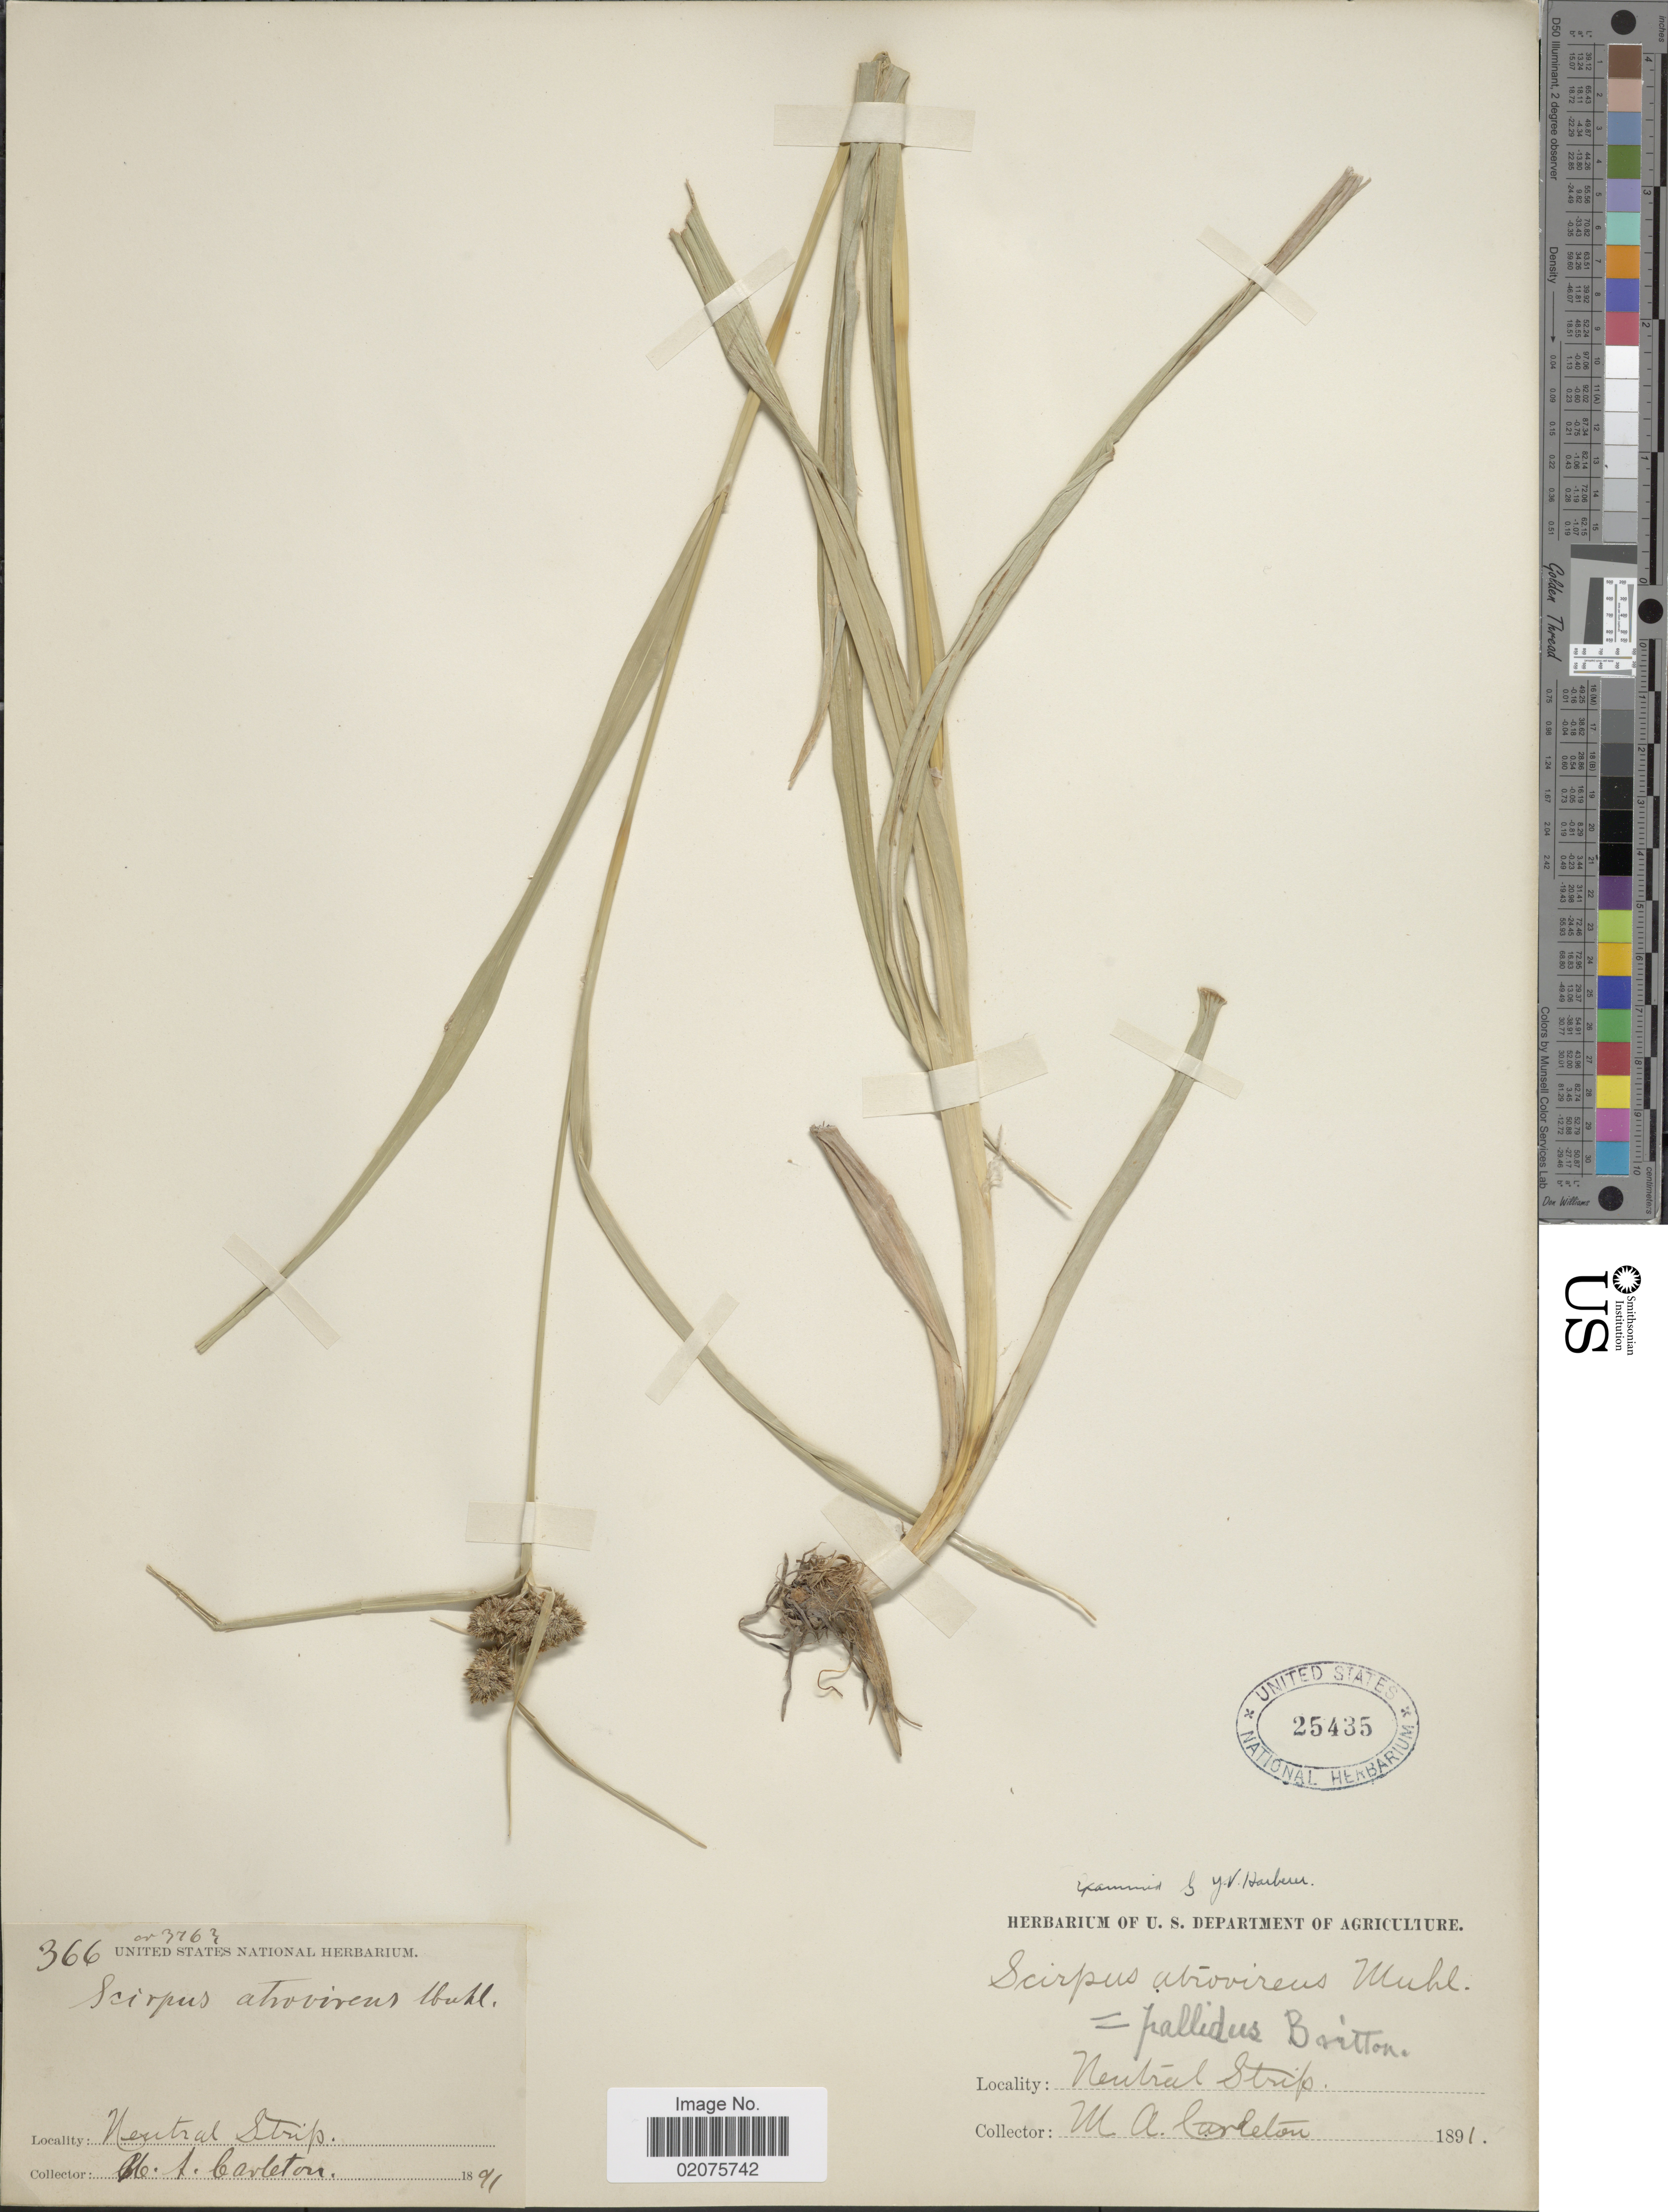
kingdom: Plantae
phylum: Tracheophyta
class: Liliopsida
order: Poales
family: Cyperaceae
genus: Scirpus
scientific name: Scirpus pallidus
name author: (Britton) Fernald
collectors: M. A. Carleton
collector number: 366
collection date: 1891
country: United States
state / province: Oklahoma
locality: Neutral Strip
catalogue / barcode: US 25435